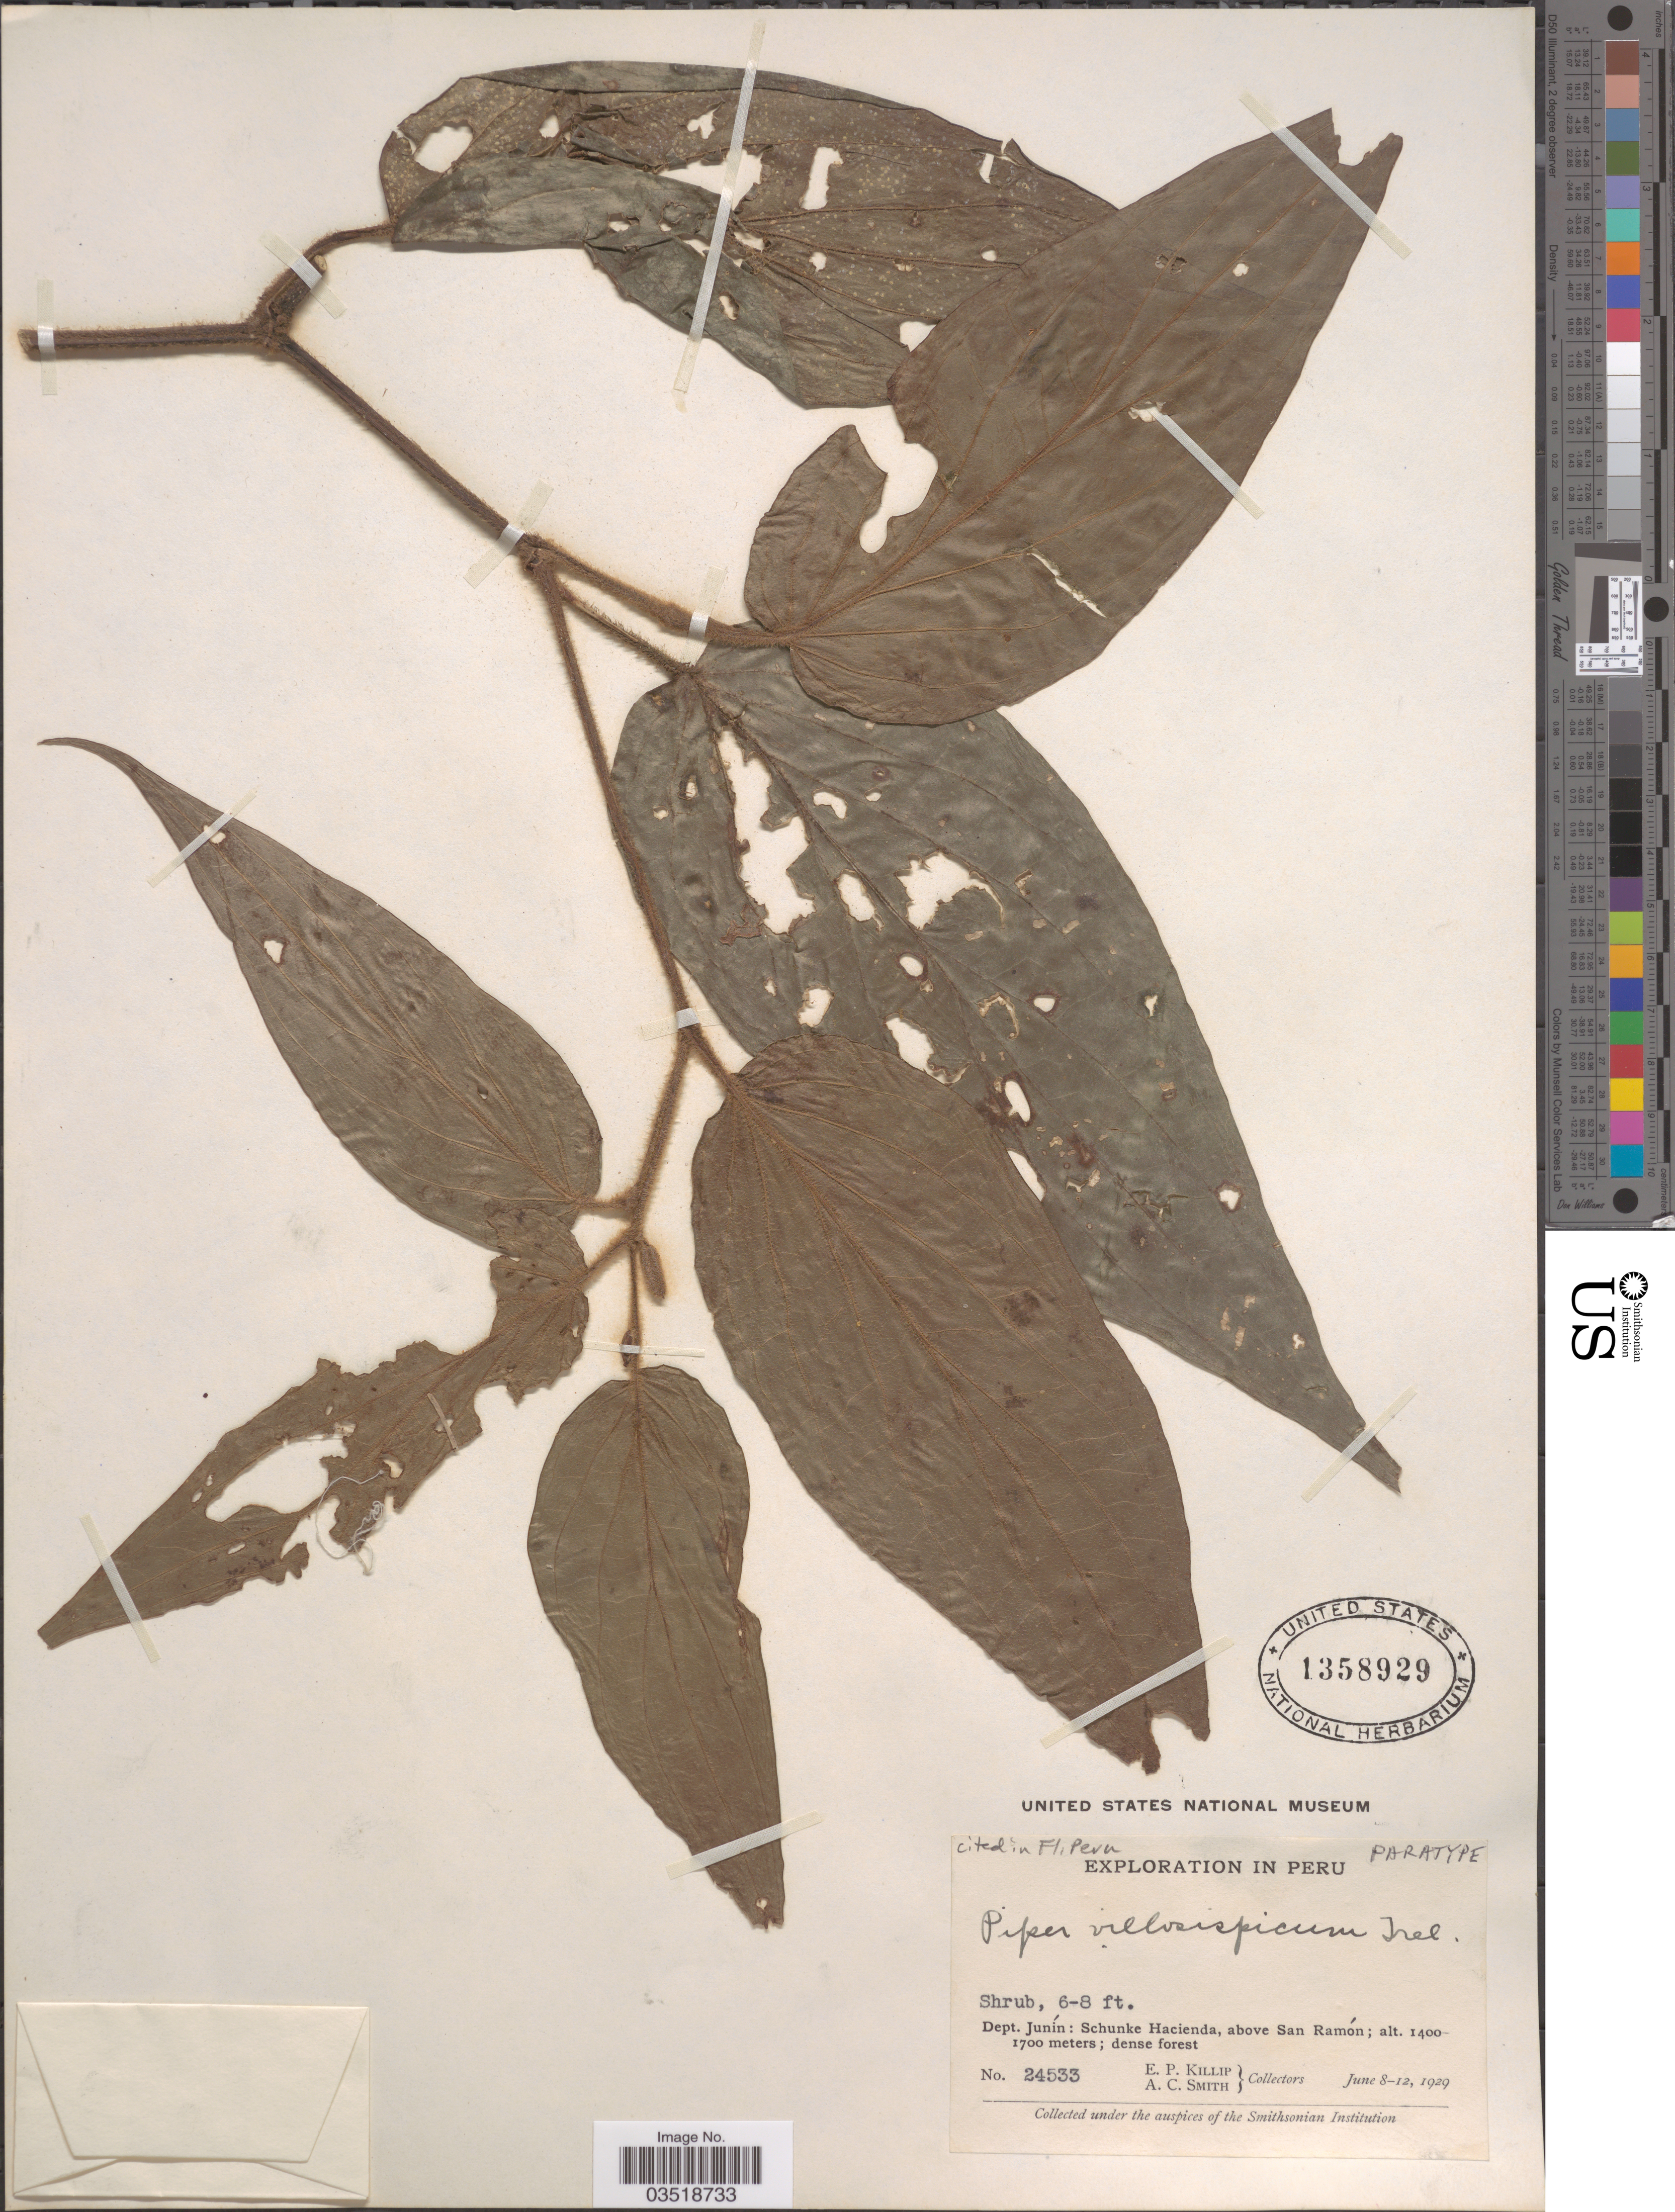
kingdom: Plantae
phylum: Tracheophyta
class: Magnoliopsida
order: Piperales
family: Piperaceae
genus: Piper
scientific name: Piper villosispicum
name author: Trel. in J.F. Macbr.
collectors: E. P. Killip & A. C. Smith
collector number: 24533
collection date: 1929-06-08/1929-06-12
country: Peru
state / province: Junín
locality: Dept. Junín: Schunke Hacienda, above San Ramón.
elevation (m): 1400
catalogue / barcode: US 1358929